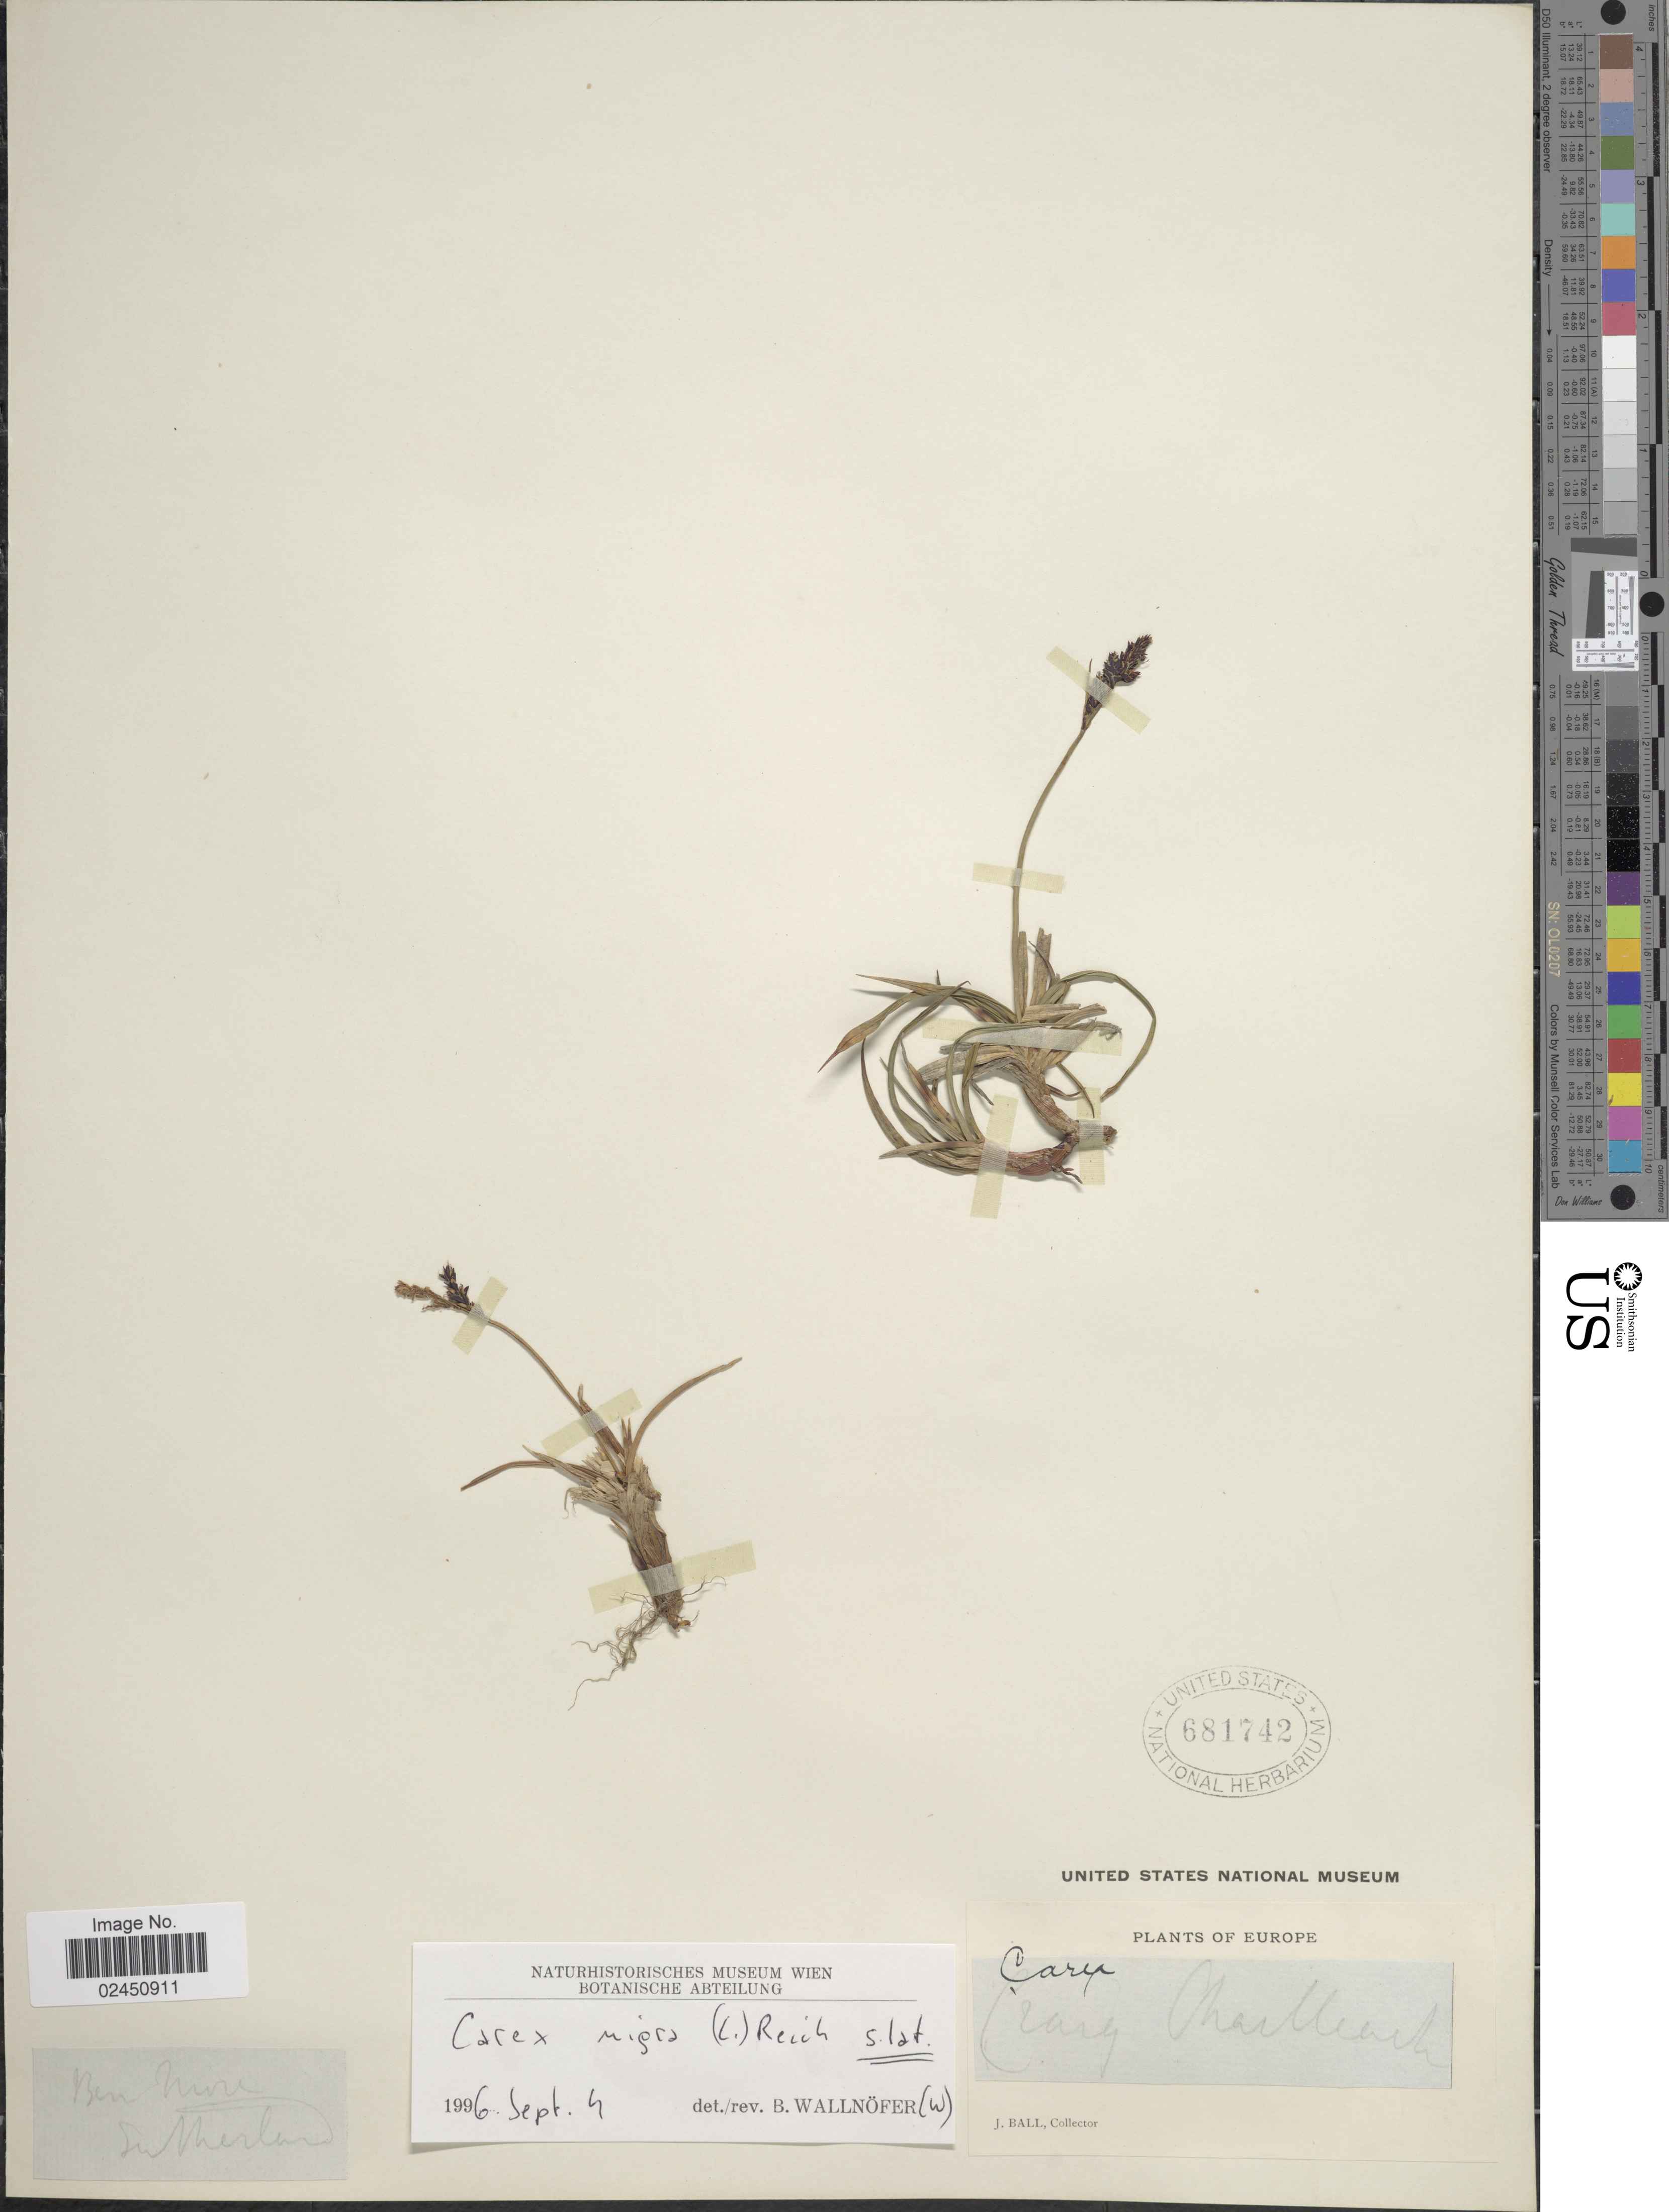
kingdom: Plantae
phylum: Tracheophyta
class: Liliopsida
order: Poales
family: Cyperaceae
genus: Carex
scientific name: Carex nigra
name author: (L.) Reichard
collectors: J. Ball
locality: Europe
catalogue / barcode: US 681742